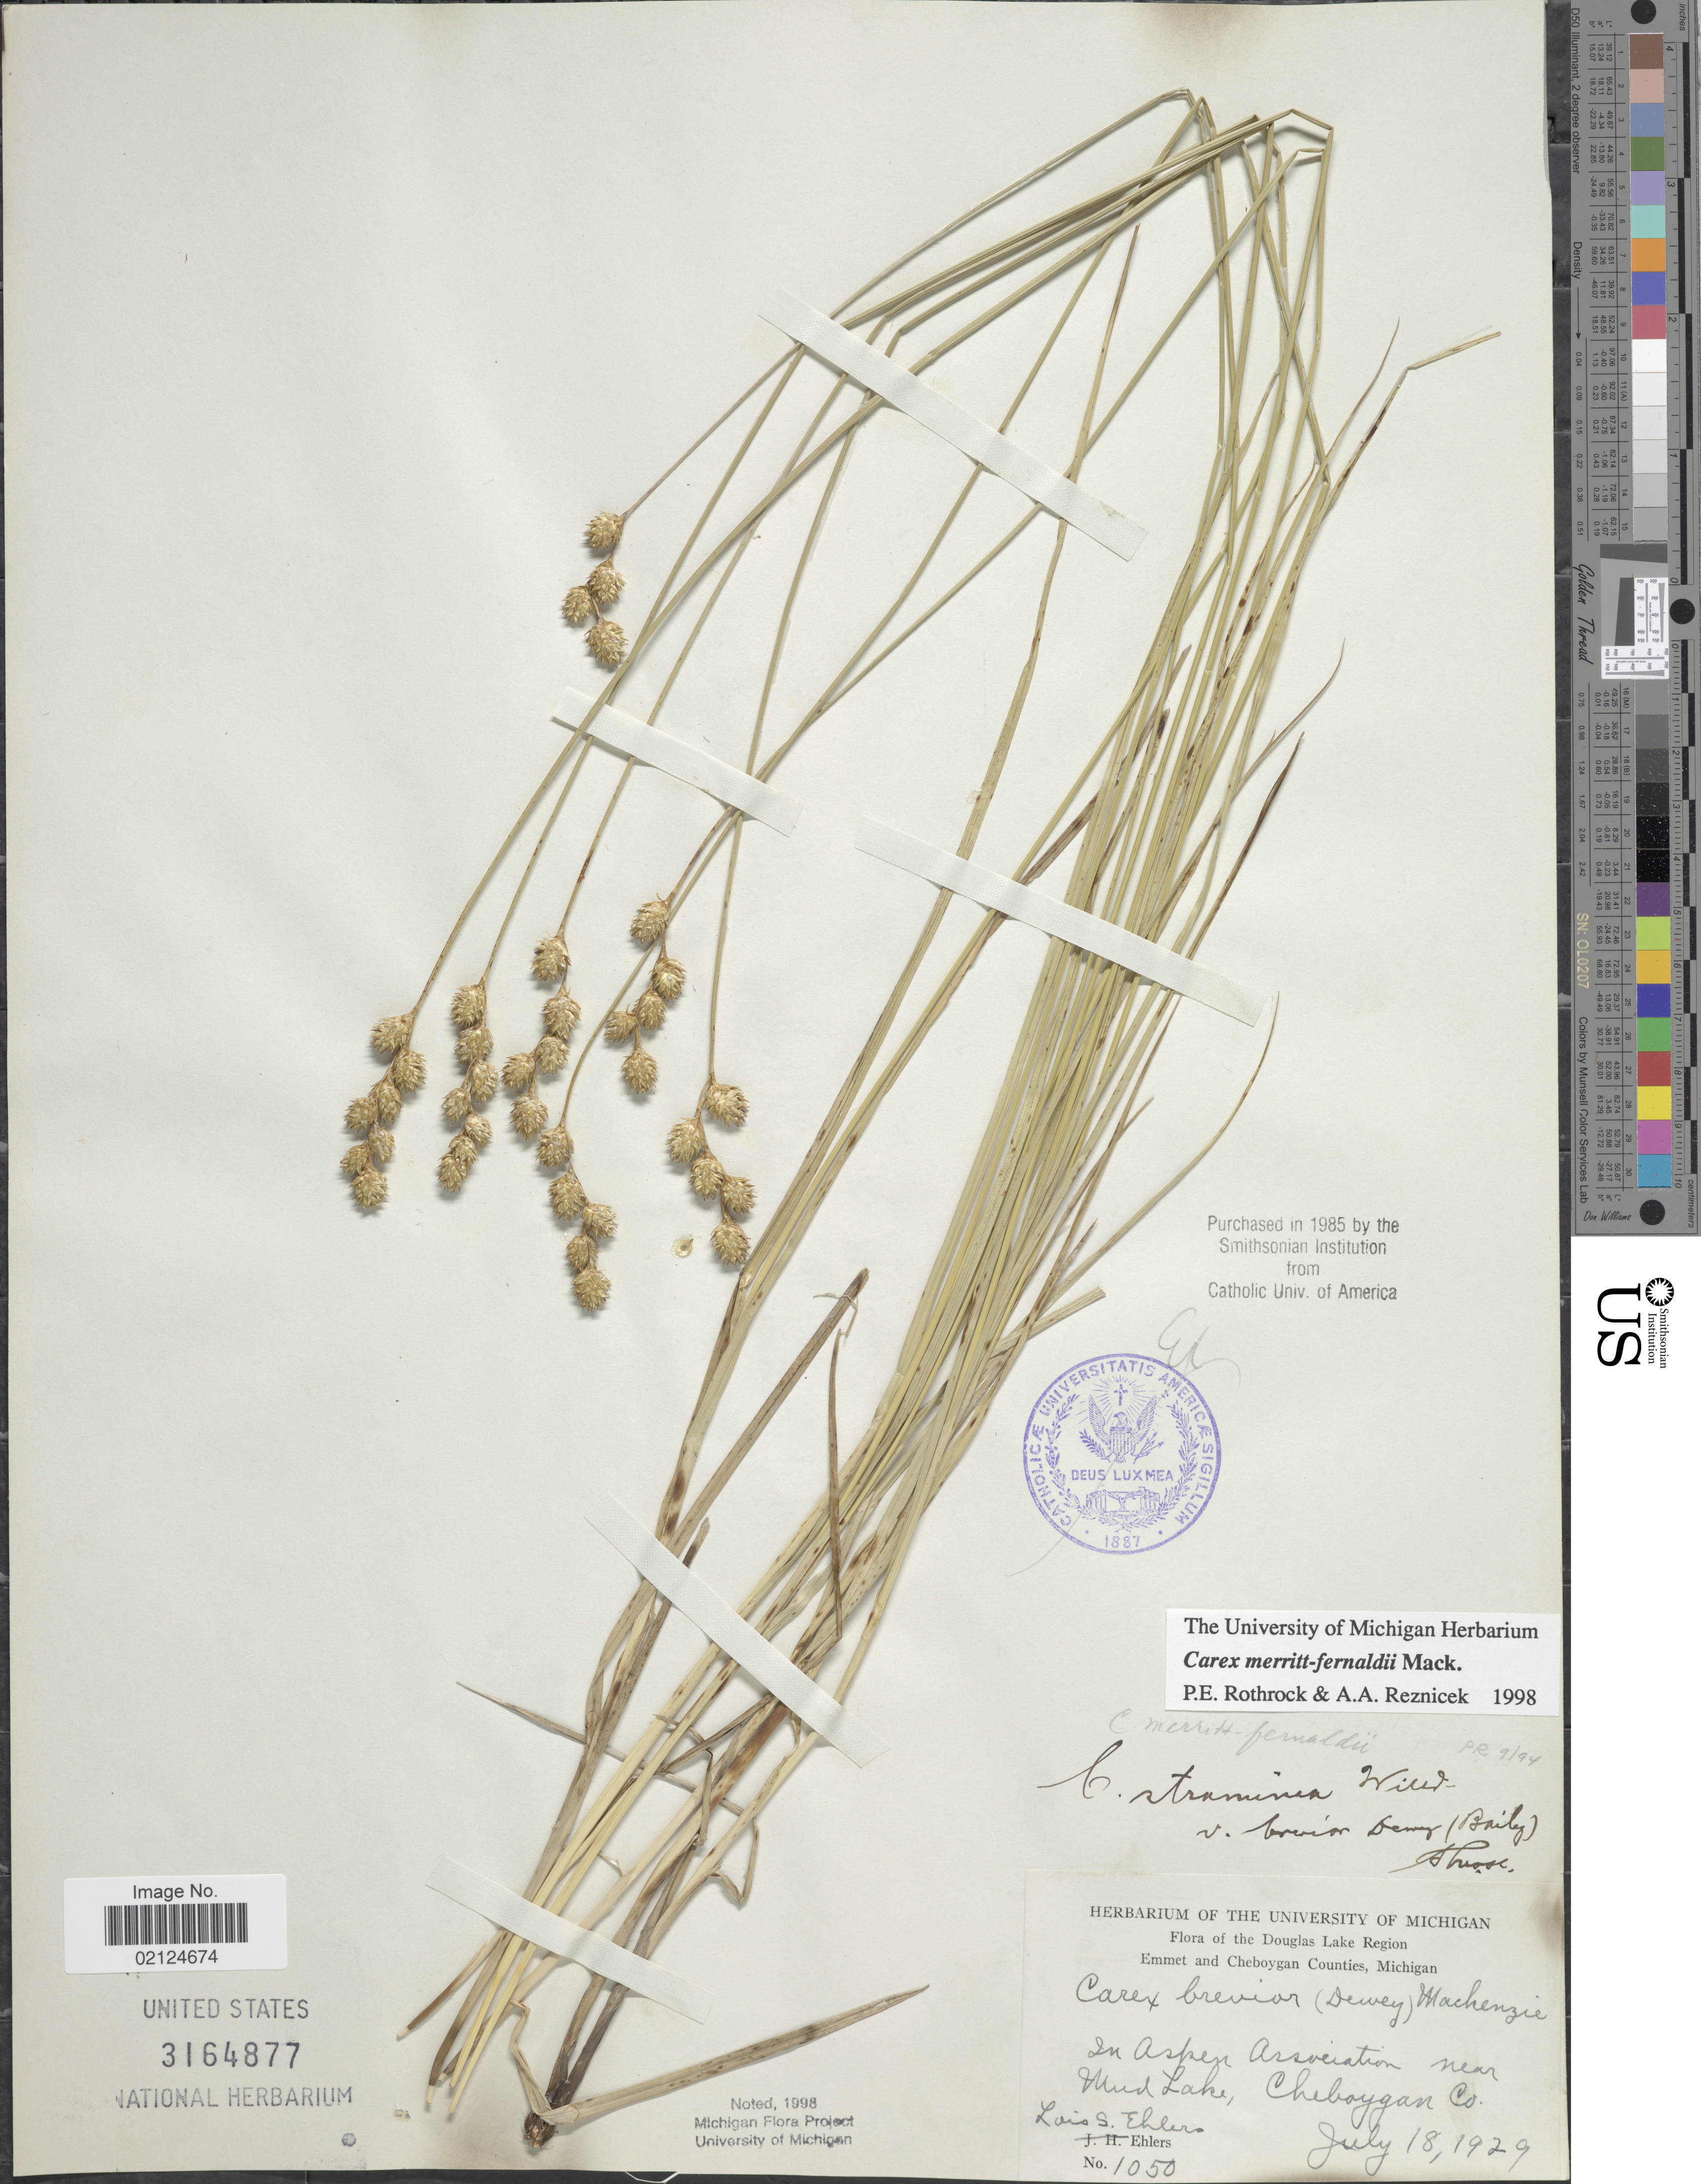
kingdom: Plantae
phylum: Tracheophyta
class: Liliopsida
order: Poales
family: Cyperaceae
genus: Carex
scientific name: Carex merritt-fernaldii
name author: Mack.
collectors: L. Ehlers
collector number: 1050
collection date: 1929-07-18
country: United States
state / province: Michigan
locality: Douglas Lake Region, Emmet and Cheboyan Coutnies, In Aspen Association near Mud Lake, Cheboygan Co.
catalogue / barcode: US 3164877